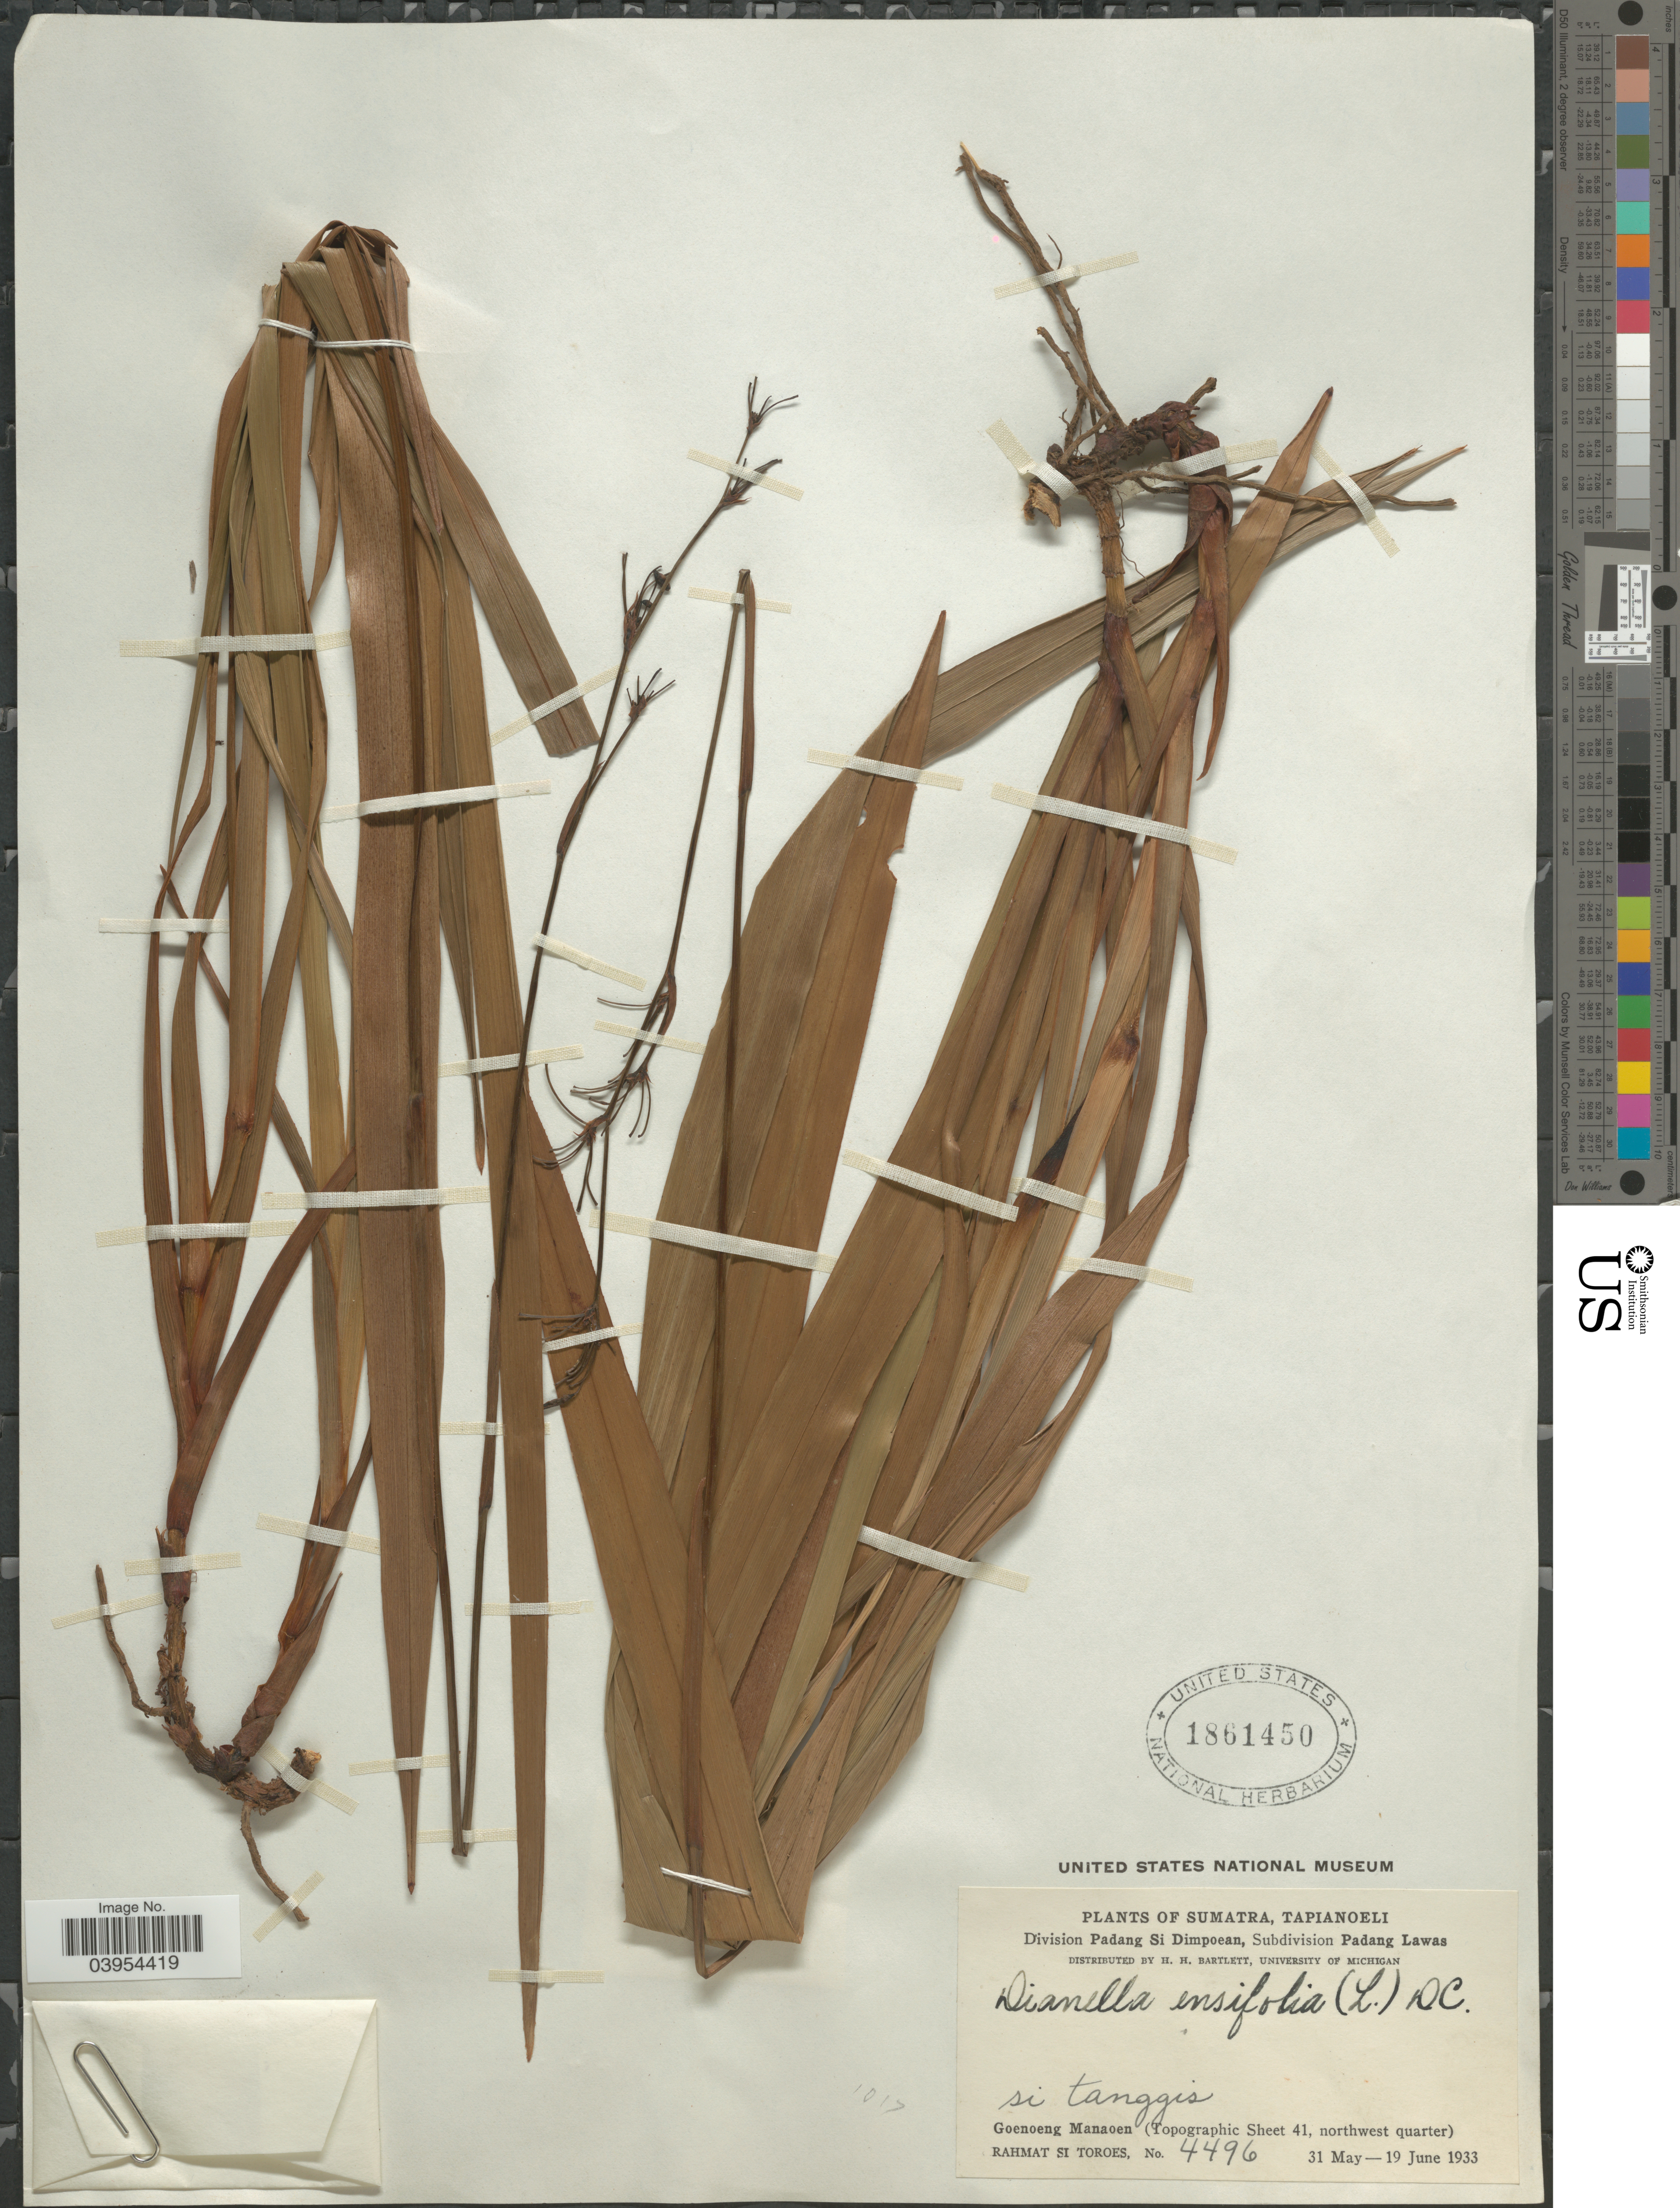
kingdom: Plantae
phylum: Tracheophyta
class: Liliopsida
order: Asparagales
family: Asphodelaceae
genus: Dianella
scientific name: Dianella ensifolia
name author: (L.) DC.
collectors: Rahmat Si Boeea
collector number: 4496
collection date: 1933-05-31/1933-06-19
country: Indonesia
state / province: Sumatra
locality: Tapianoeli. Division Padang Si Dimpoean, Subdivision Padang Lawas. Goenoeng Manaoen (Topographic Sheet 41, northwest quarter).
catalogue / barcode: US 1861450